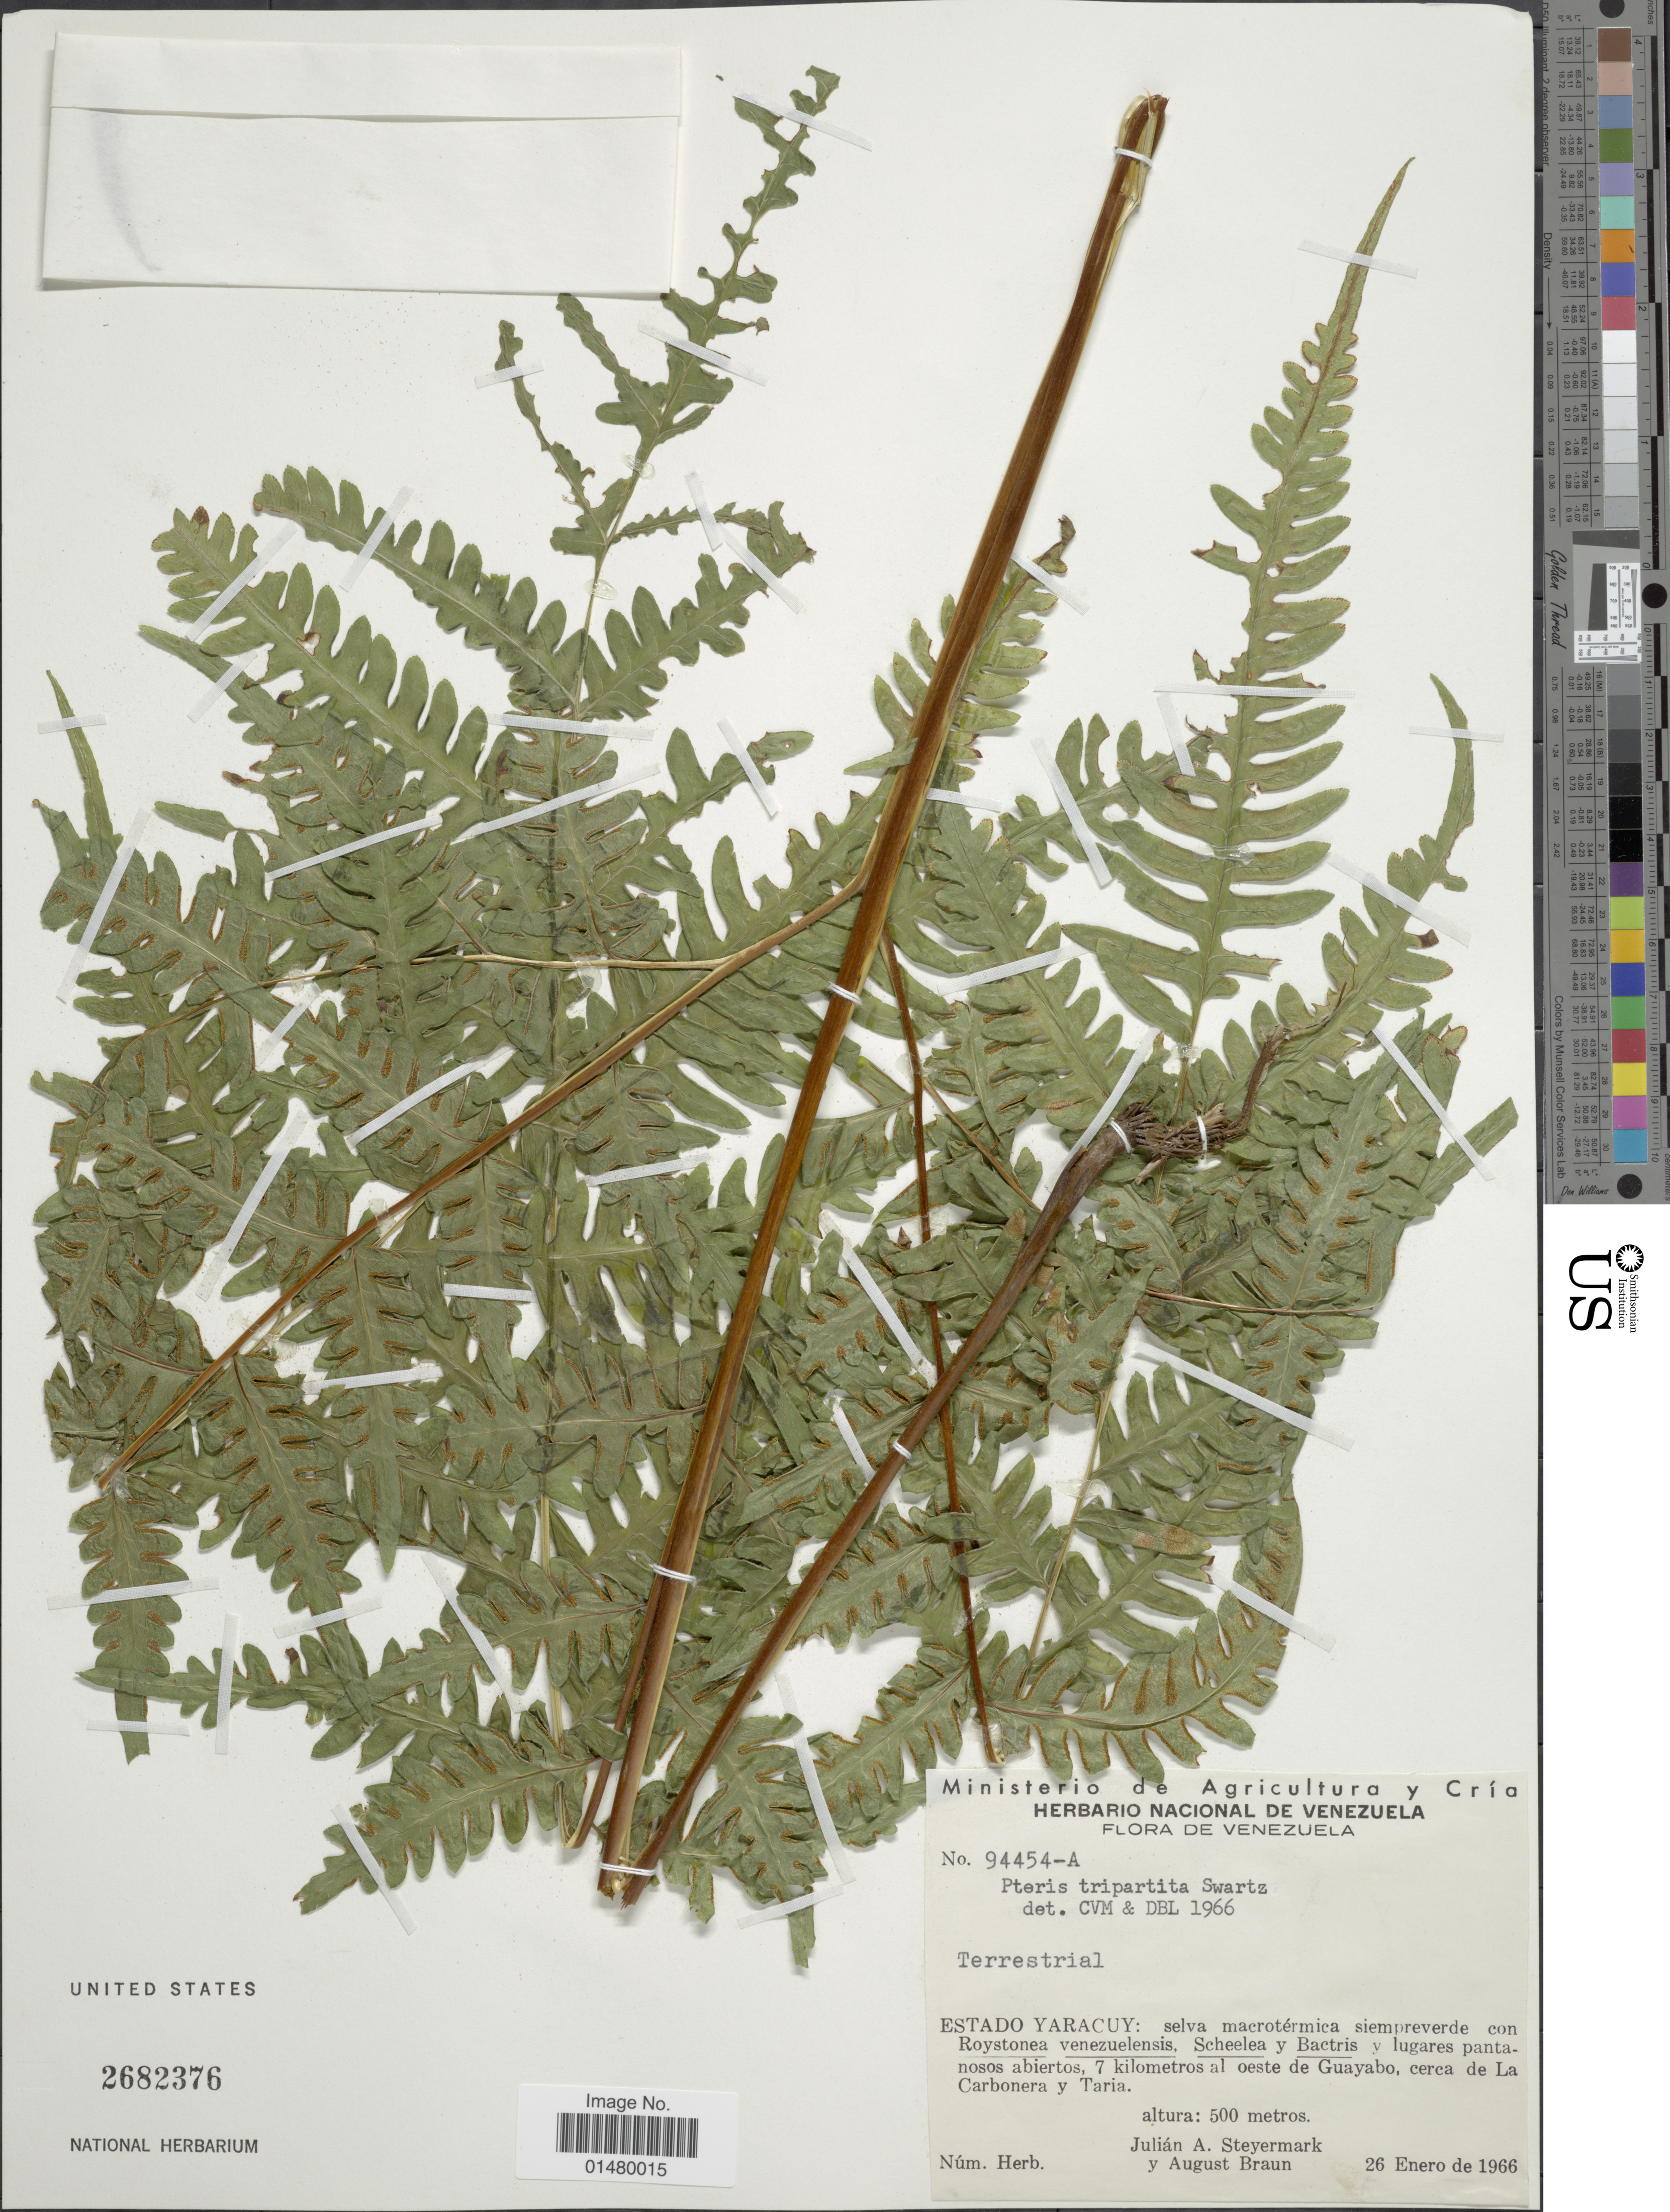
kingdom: Plantae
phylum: Tracheophyta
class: Polypodiopsida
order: Polypodiales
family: Pteridaceae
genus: Pteris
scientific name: Pteris tripartita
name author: Sw.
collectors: J. Steyermark & A. Braun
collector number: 94454-A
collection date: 1966-01-26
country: Venezuela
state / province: Yaracuy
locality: Estado Yaracuy: selva macrotermica siempreverde con Roystonea venezuelensis. Scheelea y Bactris y lugares pantanosos abiertos, 7 kilometros al oeste de Guayabo, cerca de La Carbonera y Taria.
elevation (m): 500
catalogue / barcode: US 2682376